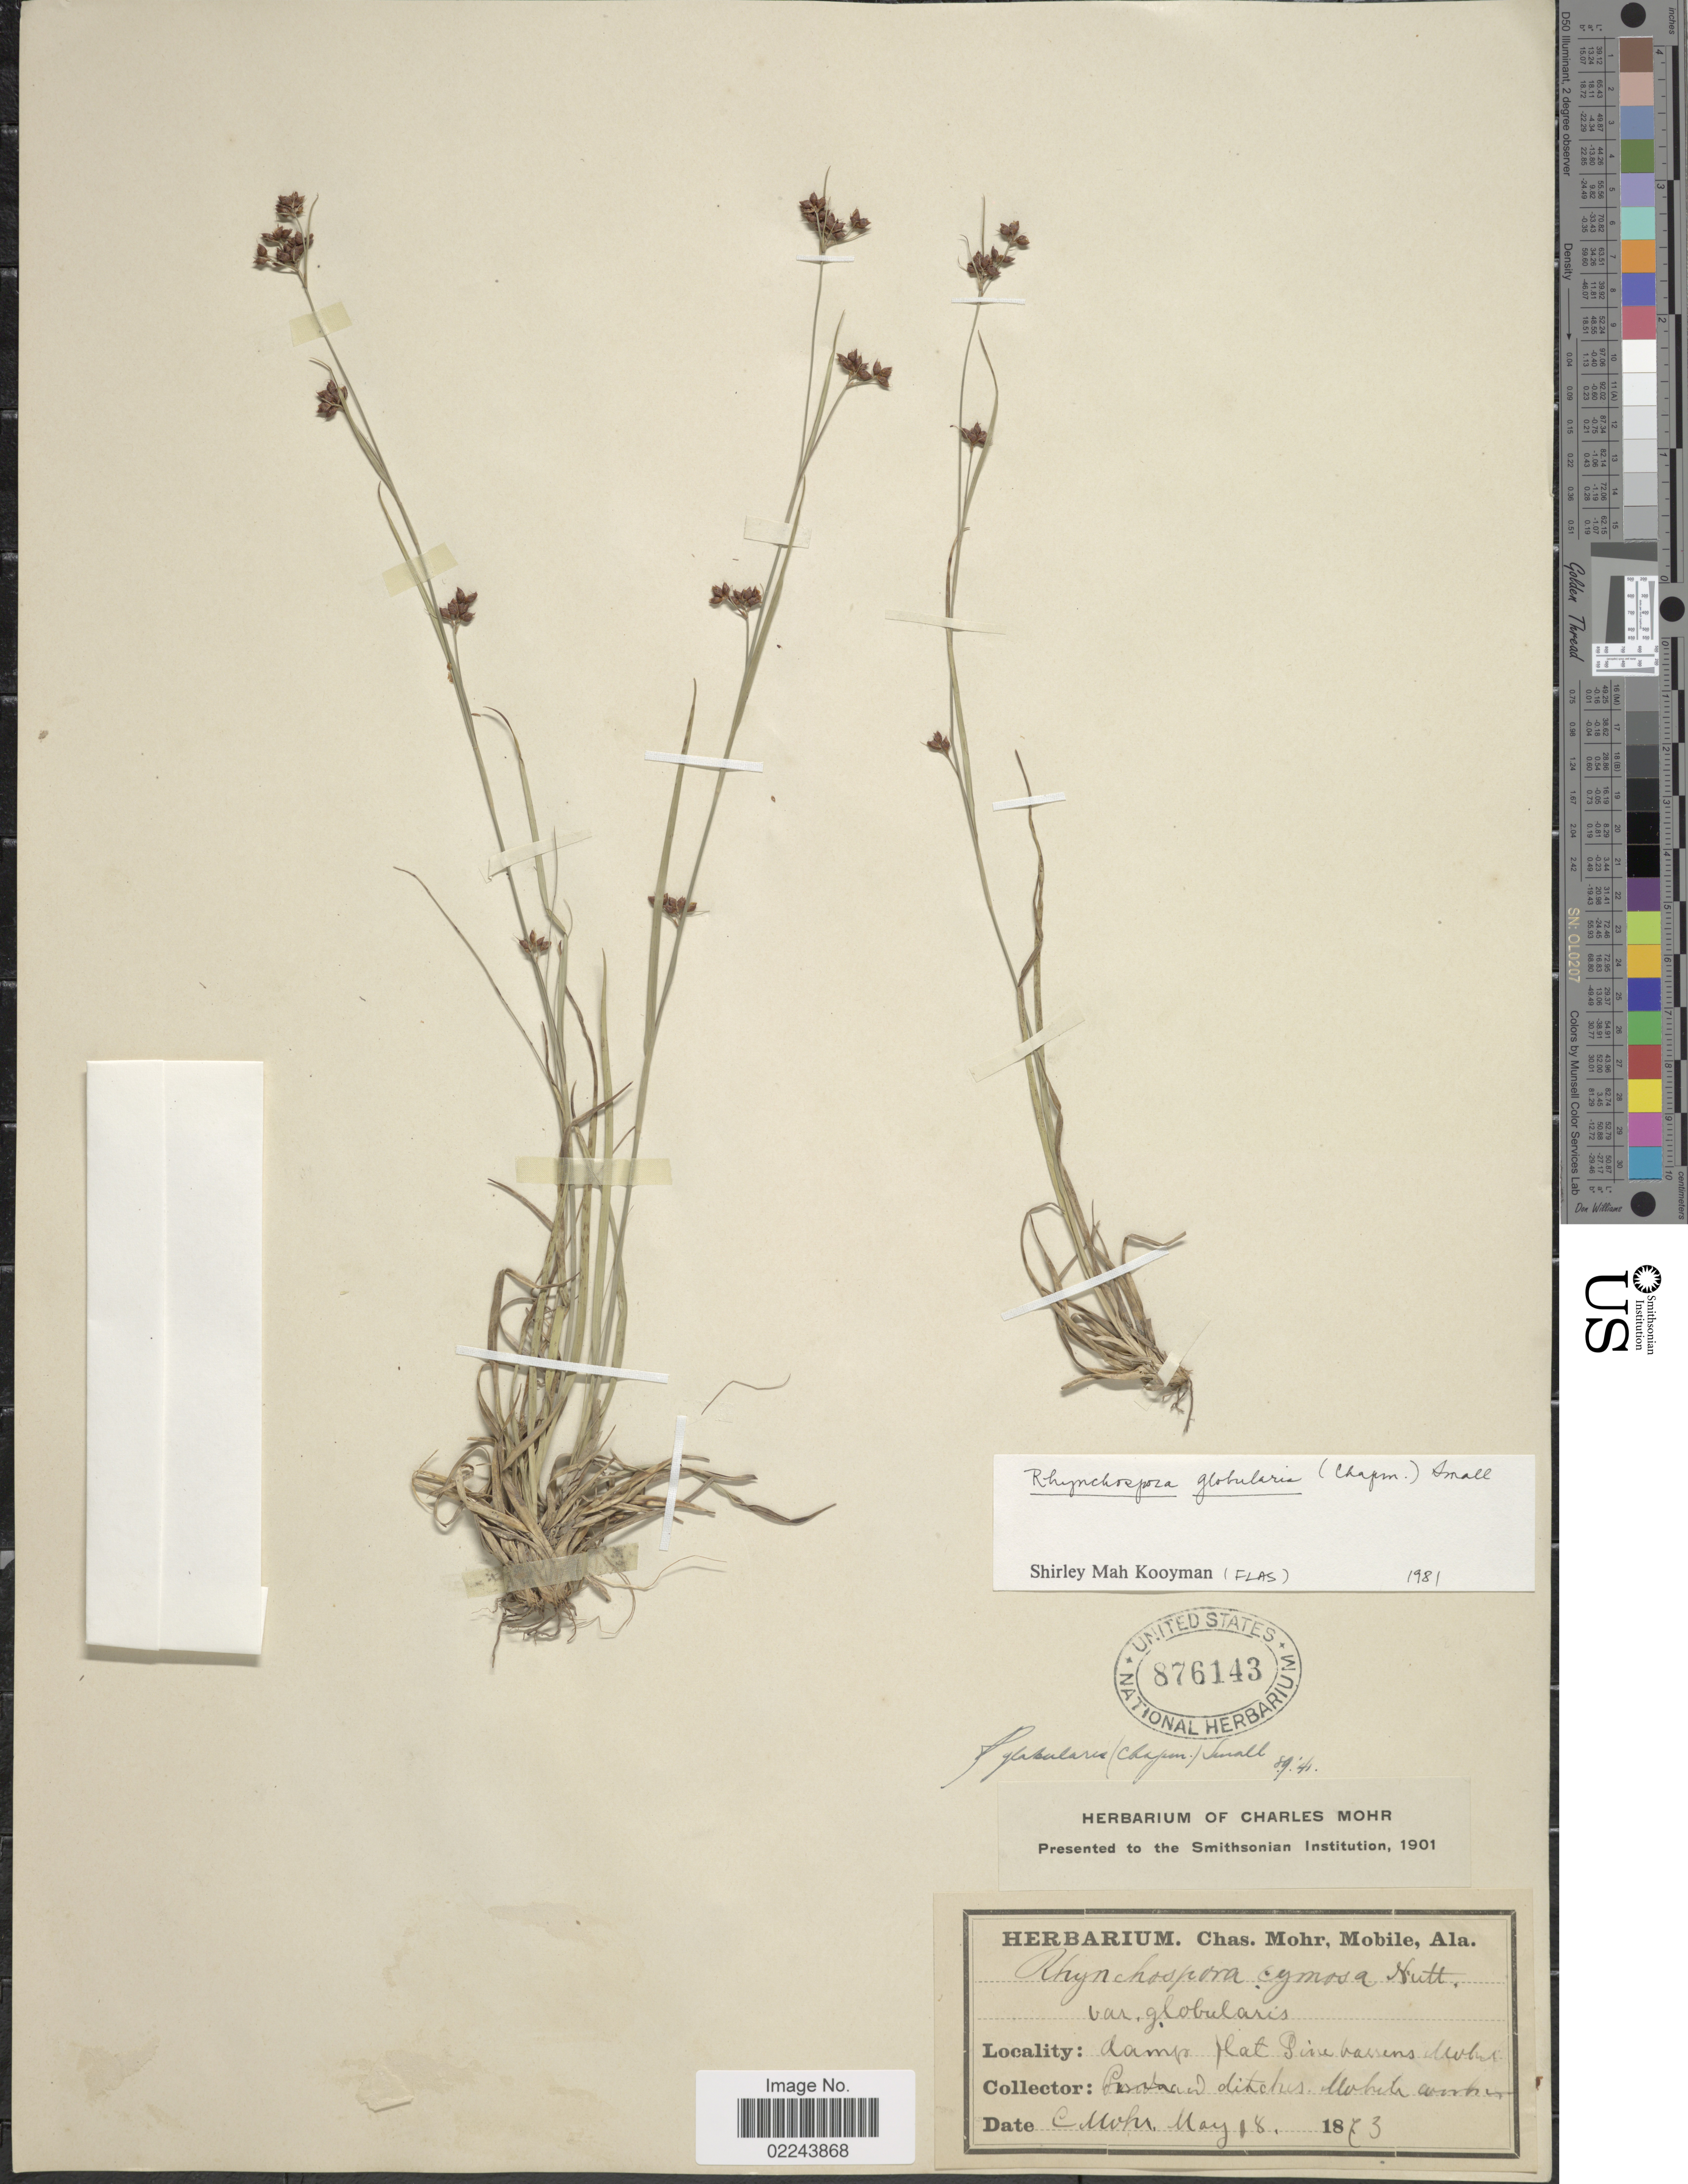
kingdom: Plantae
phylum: Tracheophyta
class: Liliopsida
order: Poales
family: Cyperaceae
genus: Rhynchospora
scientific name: Rhynchospora globularis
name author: (Chapm.) Small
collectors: Mohr, C. T. (herbarium)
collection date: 1873-05-18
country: United States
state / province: Alabama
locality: Mobile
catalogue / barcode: US 876143